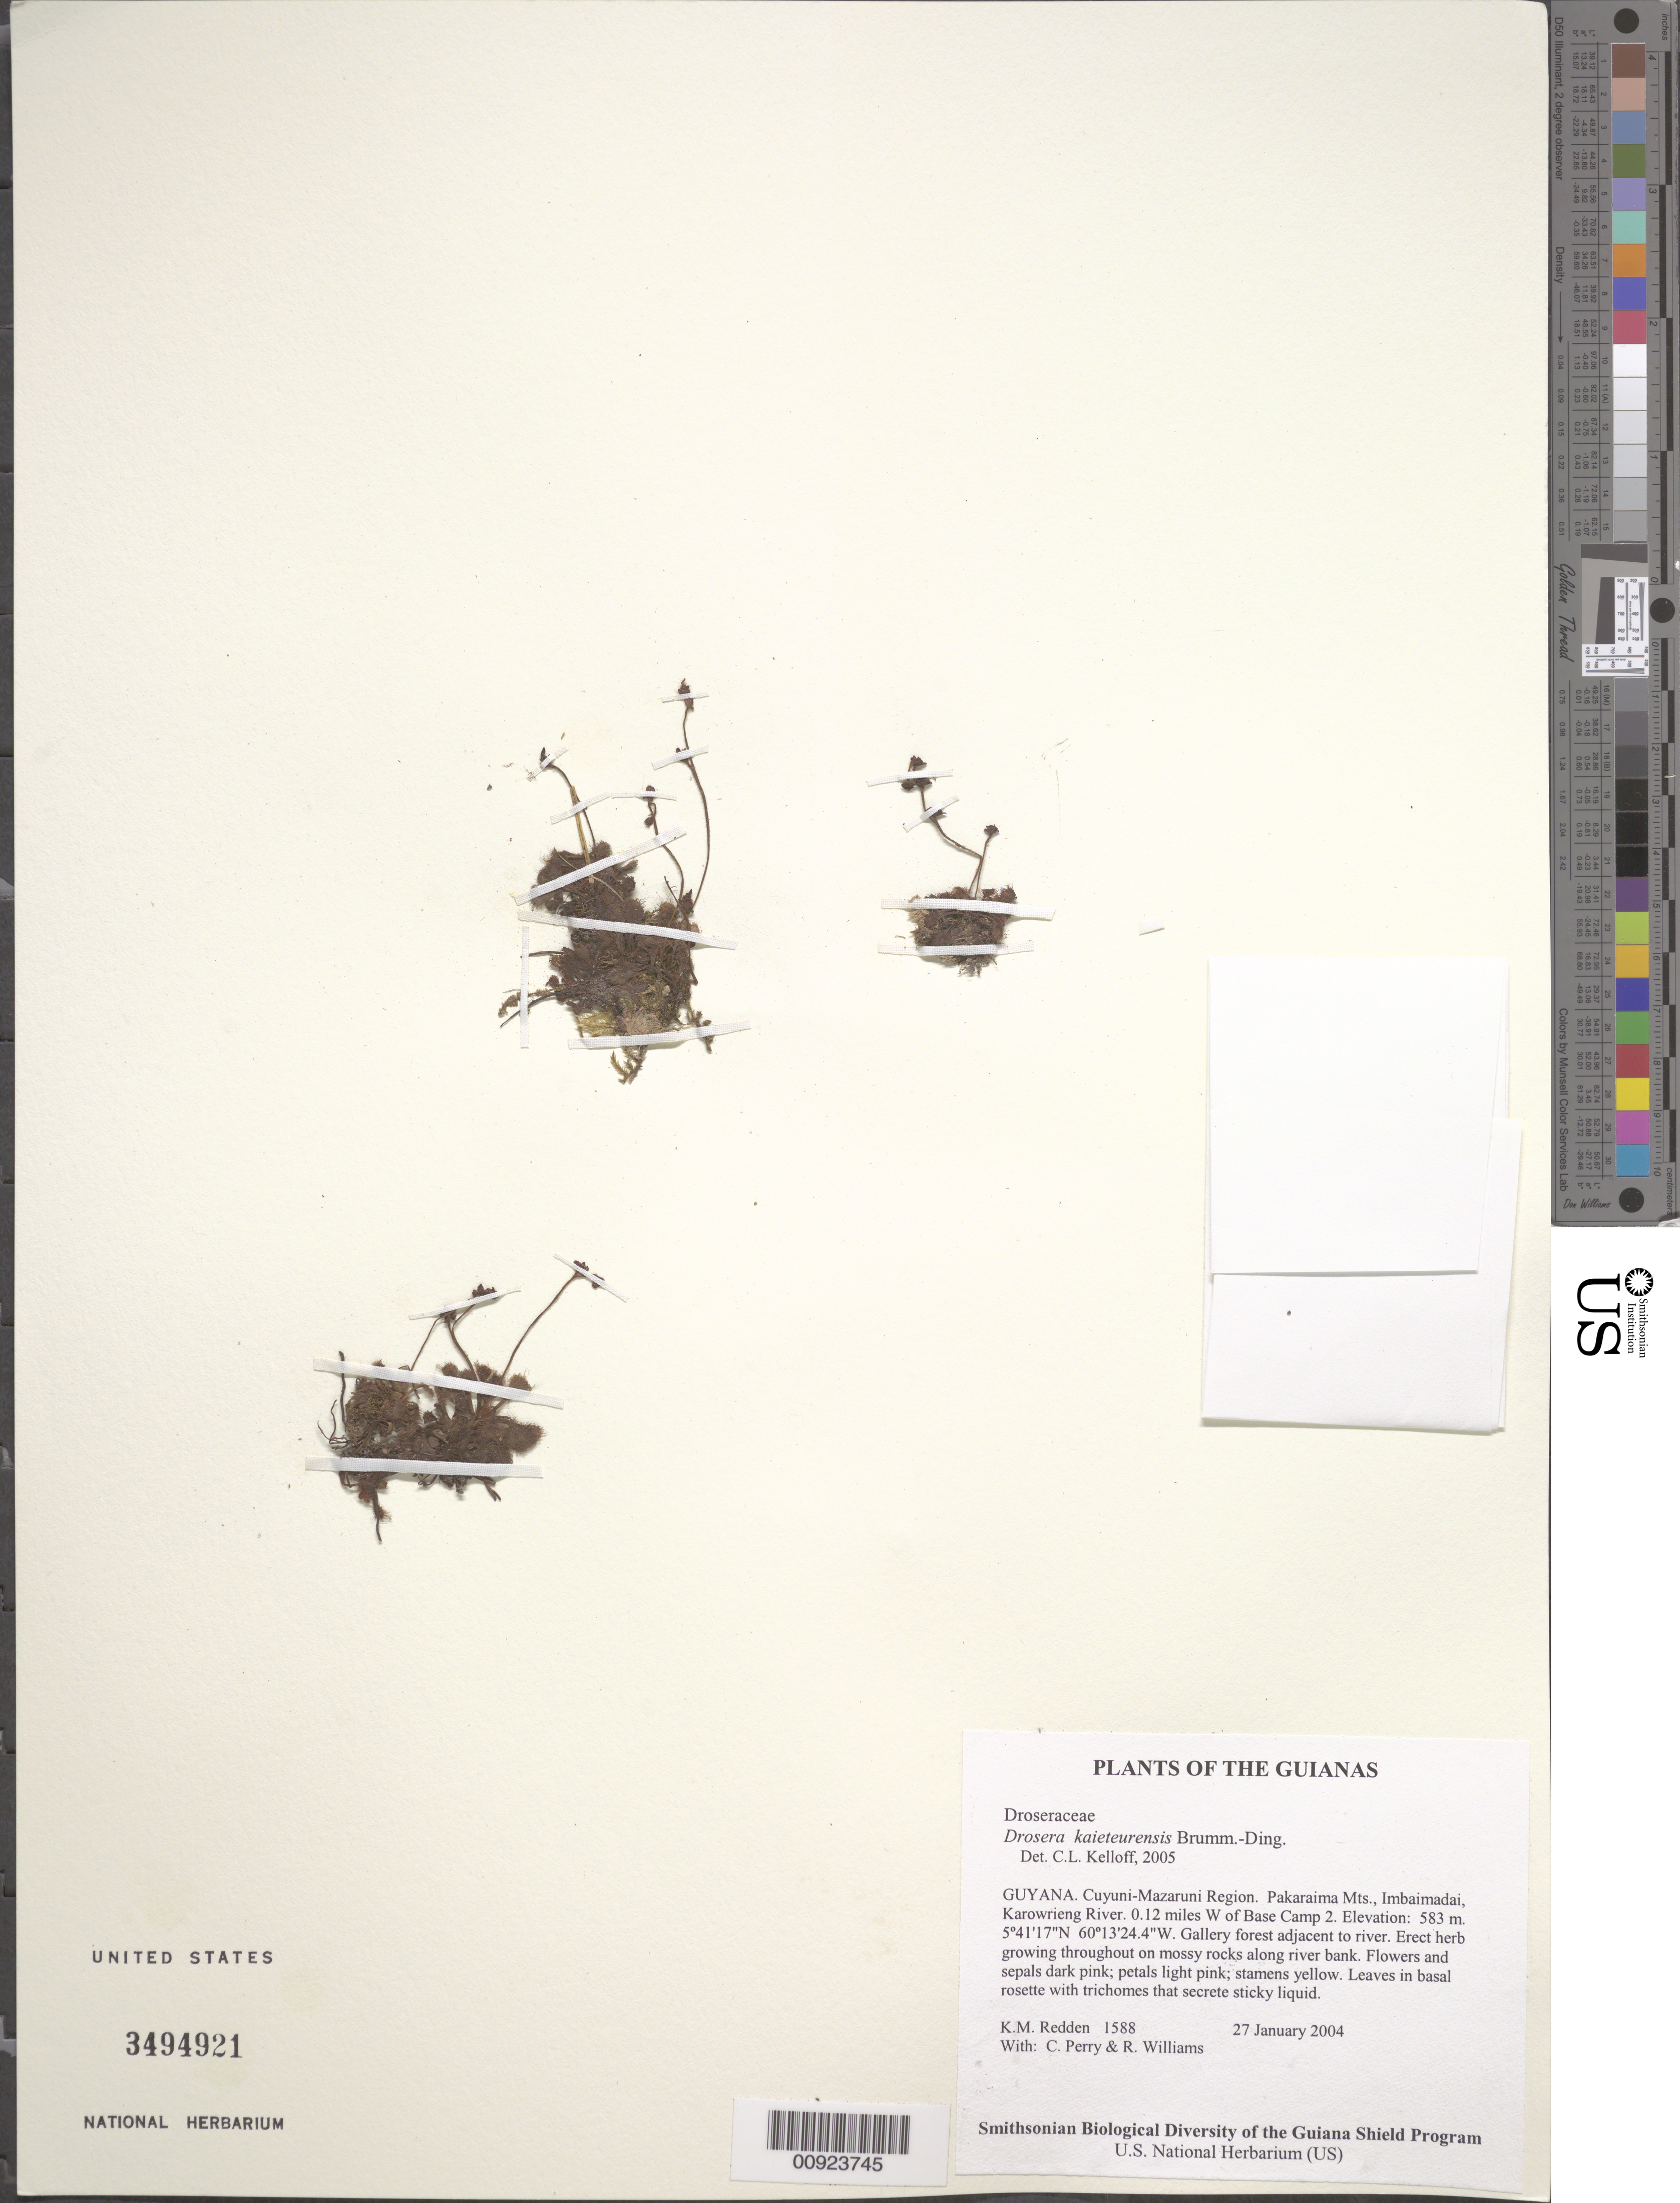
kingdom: Plantae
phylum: Tracheophyta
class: Magnoliopsida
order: Caryophyllales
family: Droseraceae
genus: Drosera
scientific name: Drosera kaieteurensis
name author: Brumm.-Ding.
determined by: Kelloff, Carol L., (US), Smithsonian Institution - National Museum of Natural History (UNITED STATES)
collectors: K. M. Redden, C. Perry & R. Williams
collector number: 1588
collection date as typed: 27 January 2004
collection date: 2004-01-27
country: Guyana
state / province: Cuyuni-Mazaruni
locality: Pakaraima Mts., Imbaimadai, Karowrieng River. 0.12 miles W of Base Camp 2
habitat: Gallery forest adjacent to river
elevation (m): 583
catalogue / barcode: US 3494921